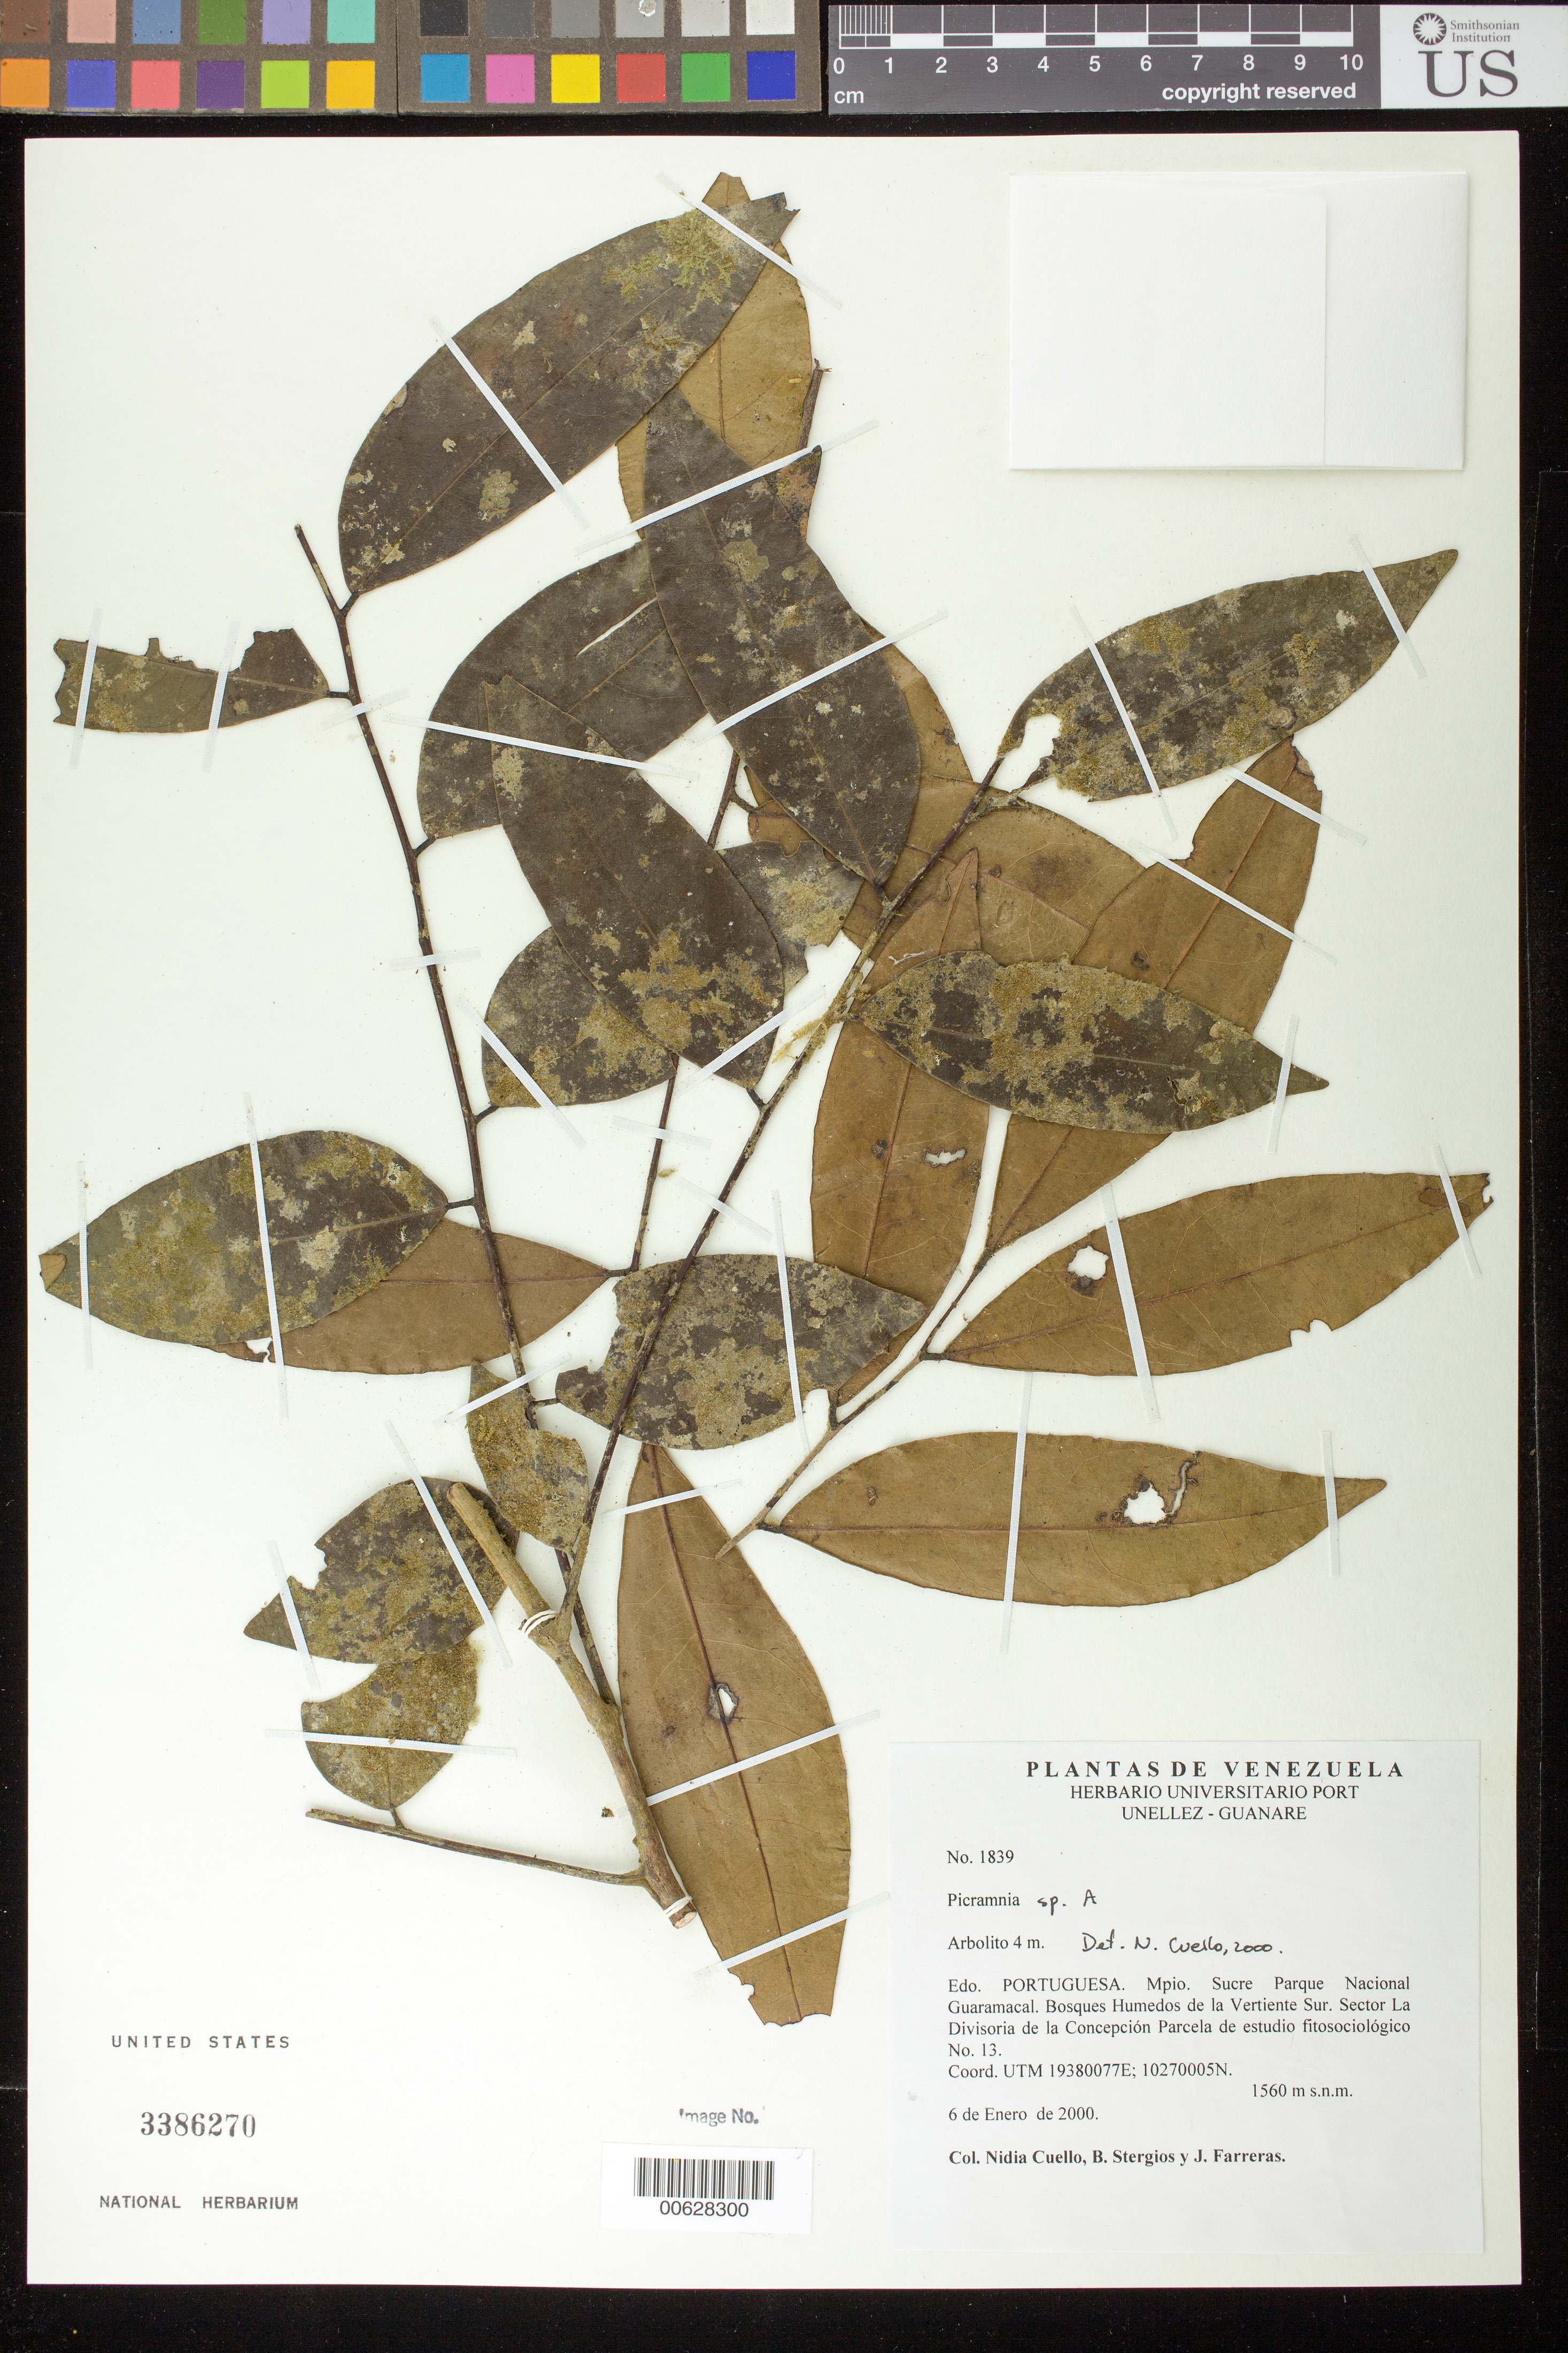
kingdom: Plantae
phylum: Tracheophyta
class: Magnoliopsida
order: Picramniales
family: Picramniaceae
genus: Picramnia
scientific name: Picramnia sp. a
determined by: Cuello, Nidia L.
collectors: N. L. Cuello & E. Cuello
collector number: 1839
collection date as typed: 20 Jul 1999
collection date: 1999-07-20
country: Venezuela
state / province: Portuguesa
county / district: Sucre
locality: Parque Nacional Guaramacal. Sector La Divisoria de La Concepción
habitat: Bosques Húmedos de la Vertiente Sur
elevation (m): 1560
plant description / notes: MO, PORT, US, VEN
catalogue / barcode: US 3386267